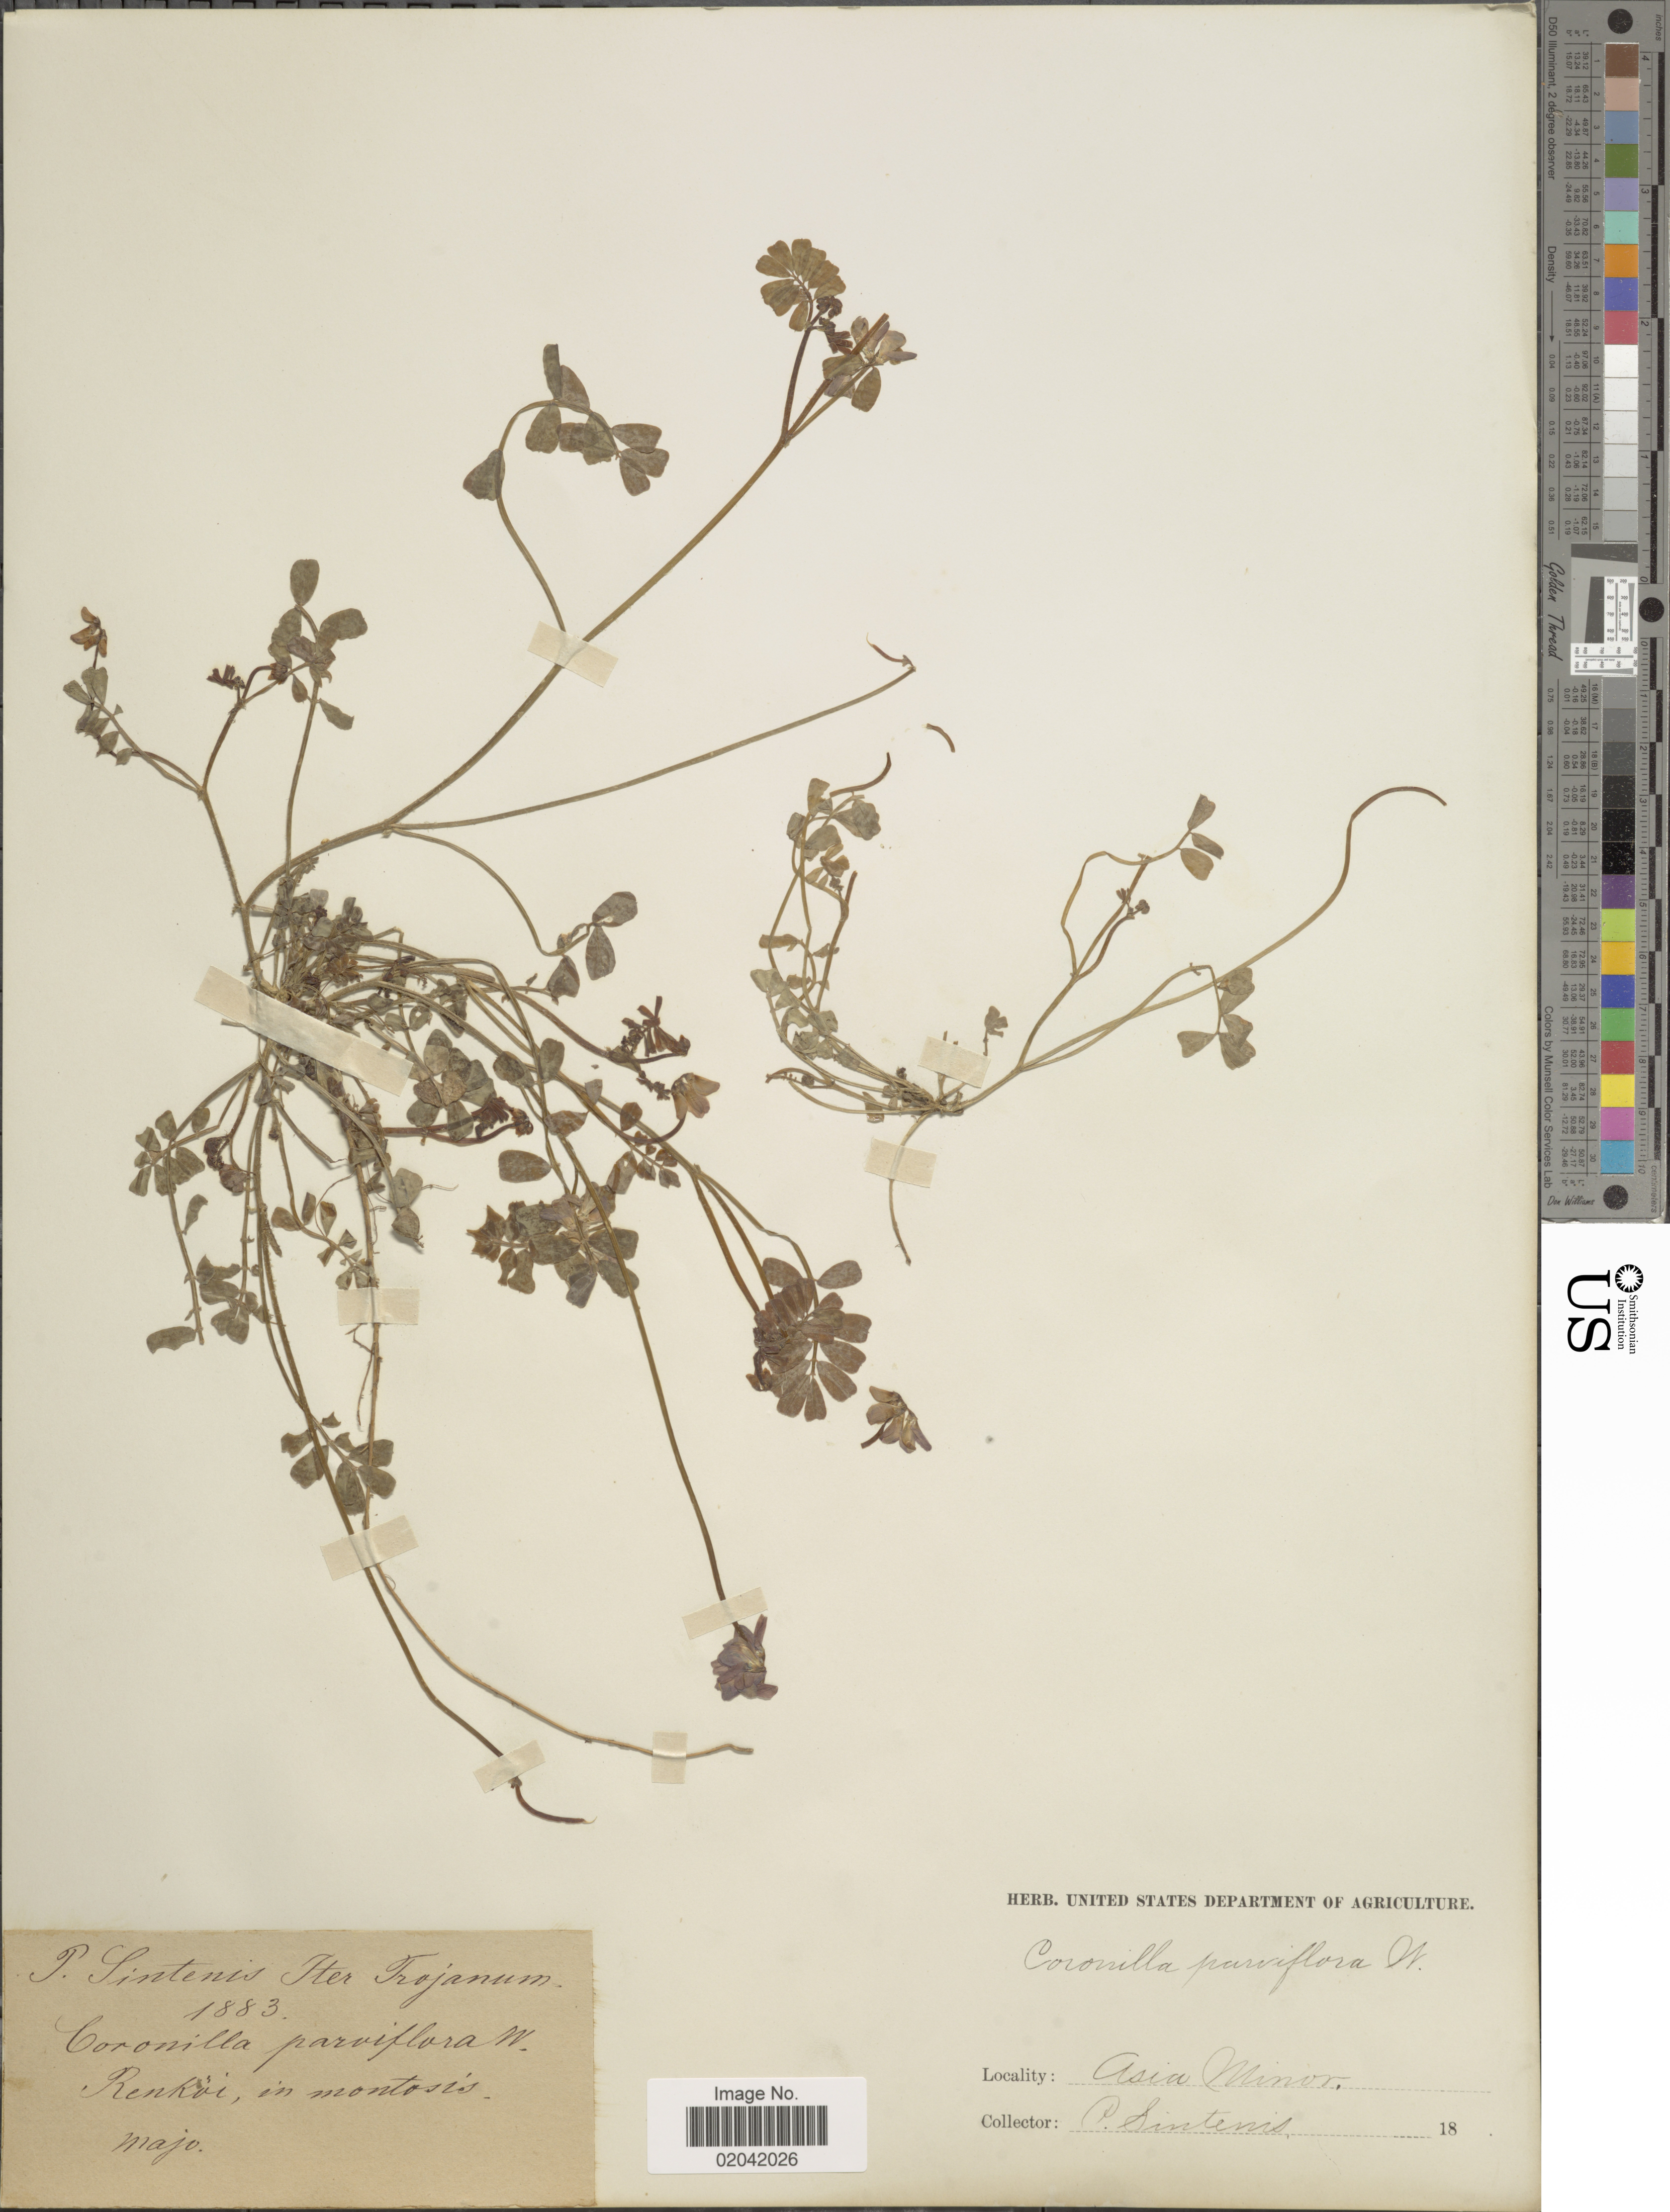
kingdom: Plantae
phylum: Tracheophyta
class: Magnoliopsida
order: Fabales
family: Fabaceae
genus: Coronilla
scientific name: Coronilla parviflora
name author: Moench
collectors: P. Sintenis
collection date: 1883-05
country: Turkey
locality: Iter Trojanum, Renkoi, in montosis